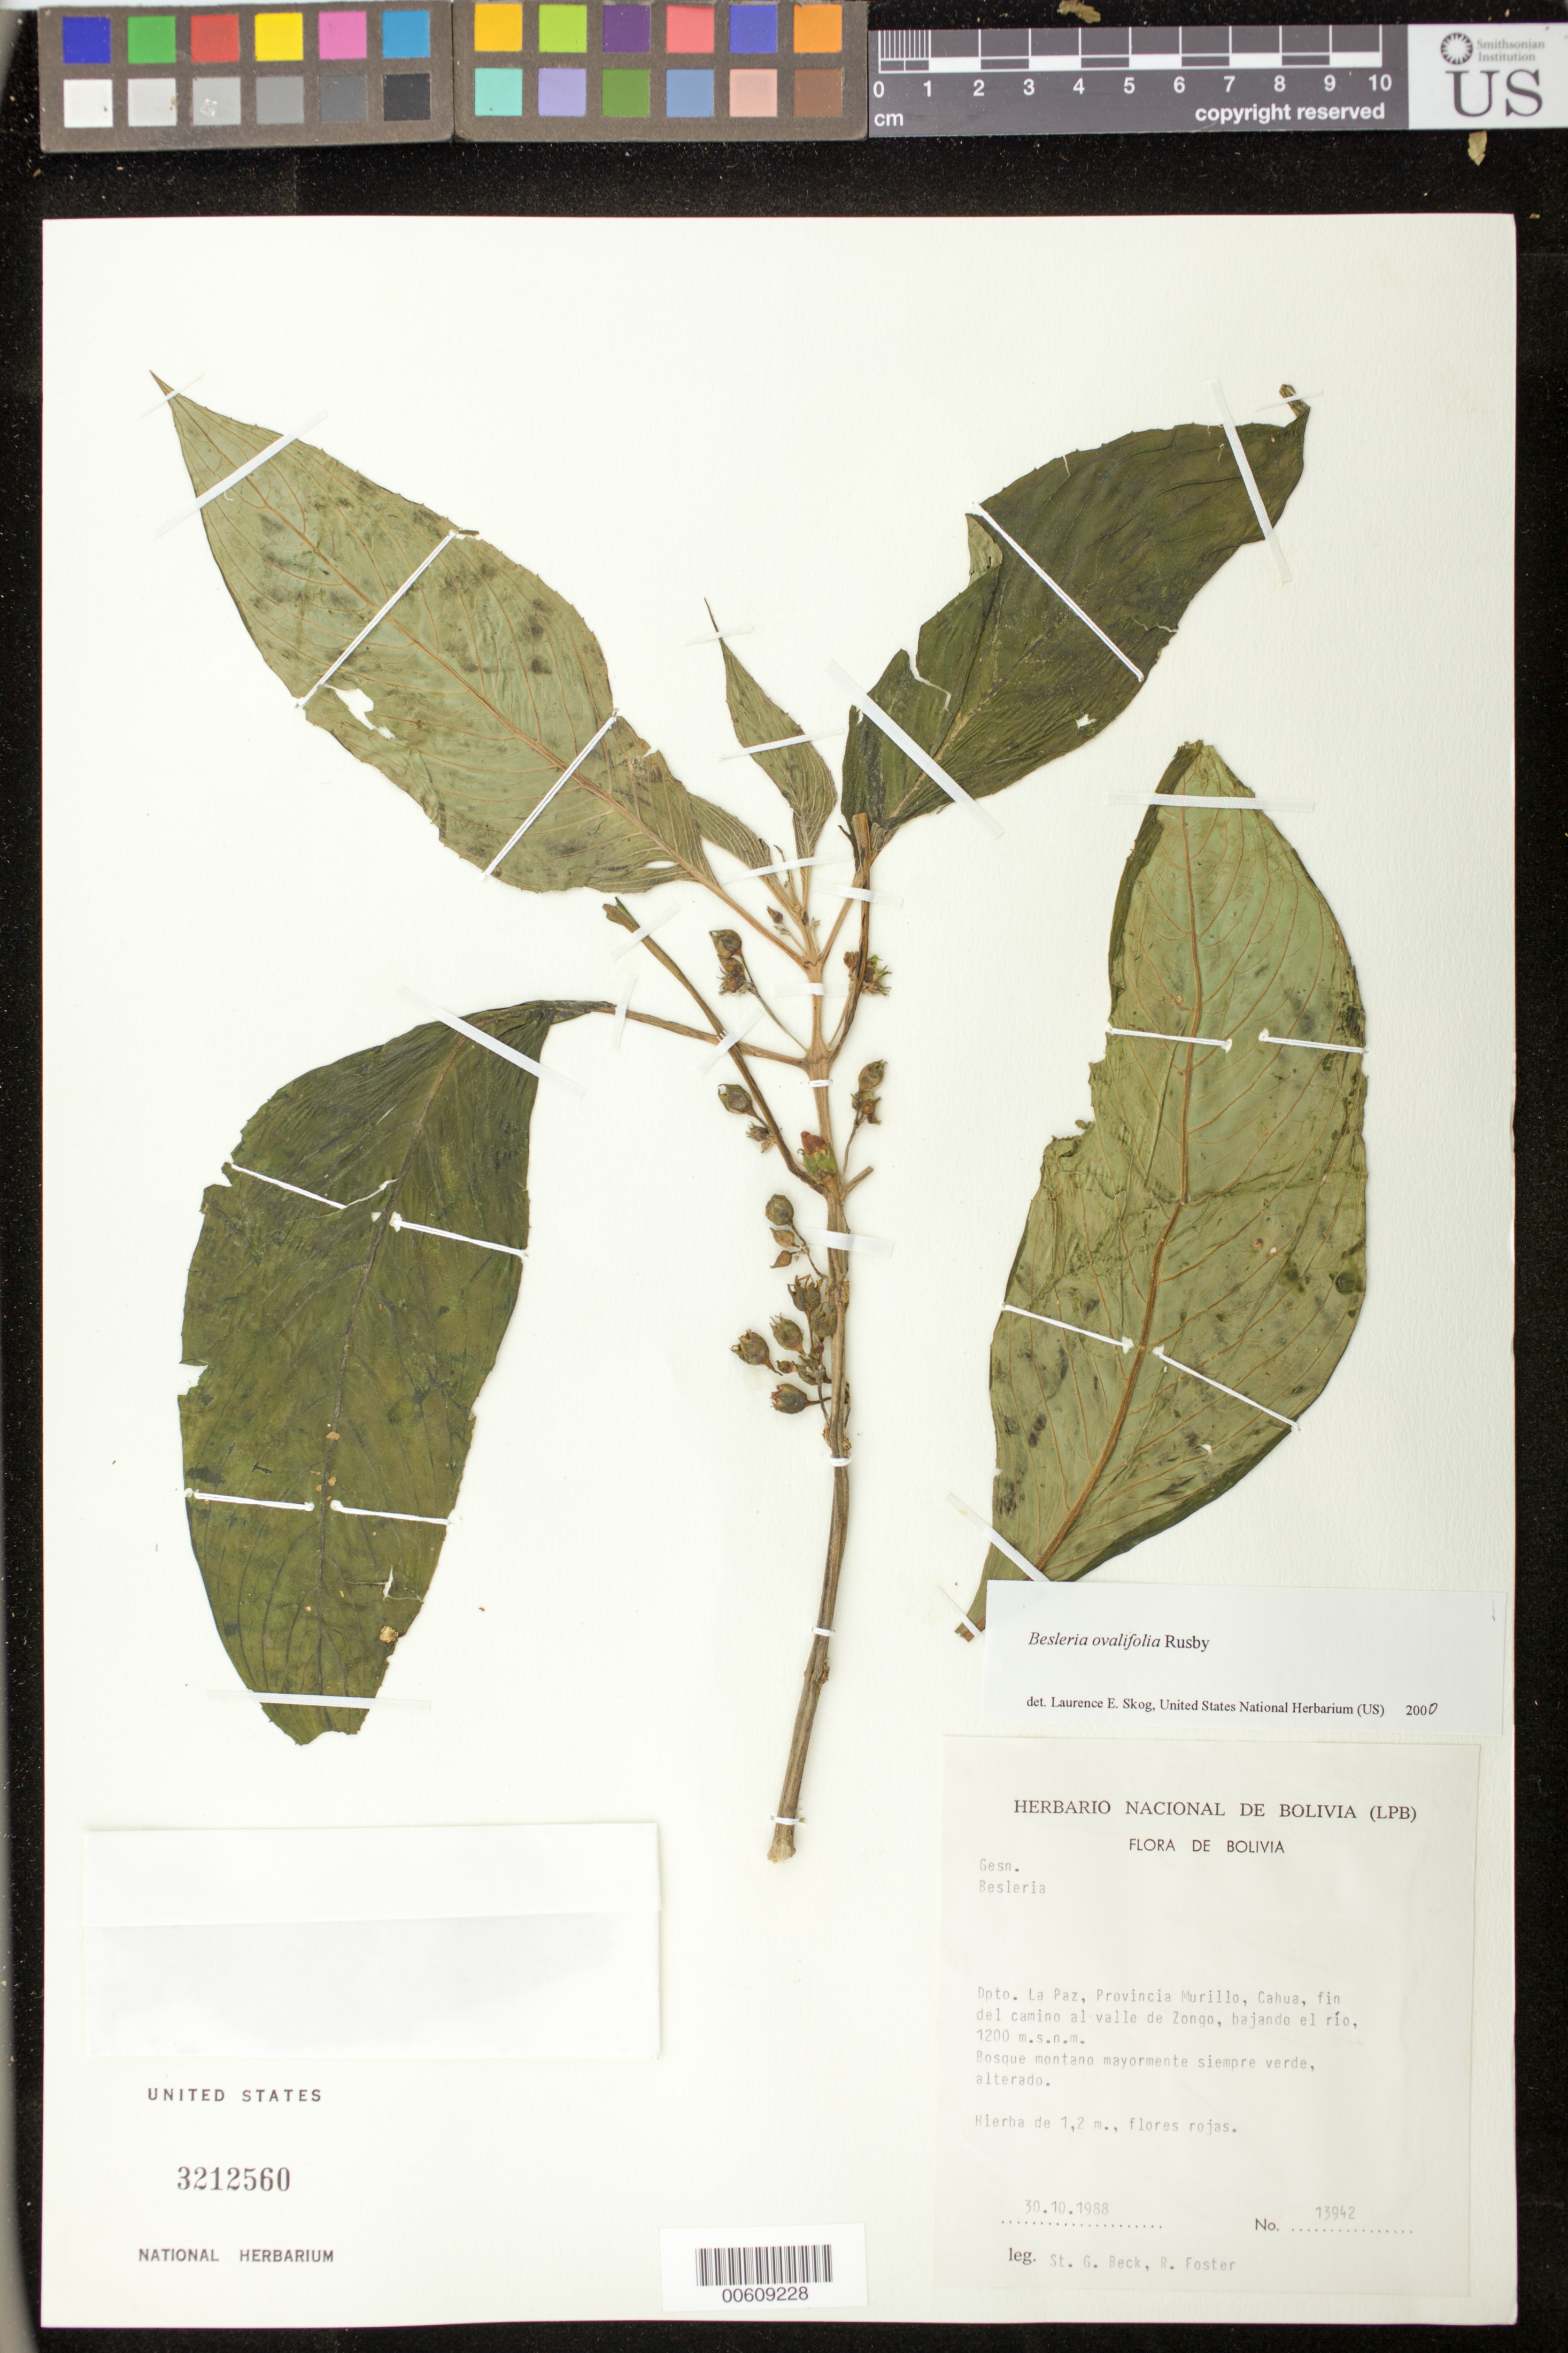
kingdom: Plantae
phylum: Tracheophyta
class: Magnoliopsida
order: Lamiales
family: Gesneriaceae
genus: Besleria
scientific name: Besleria ovalifolia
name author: Rusby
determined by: Skog, Laurence E.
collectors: S. G. Beck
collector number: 13942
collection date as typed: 30 Oct 1988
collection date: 1988-10-30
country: Bolivia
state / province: La Paz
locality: Prov. Murillo; Cahua, fin del camino al valle de Zongo, bajando el río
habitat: Bosque montano mayormente siempre verde, alterado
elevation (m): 1200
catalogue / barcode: US 3212560